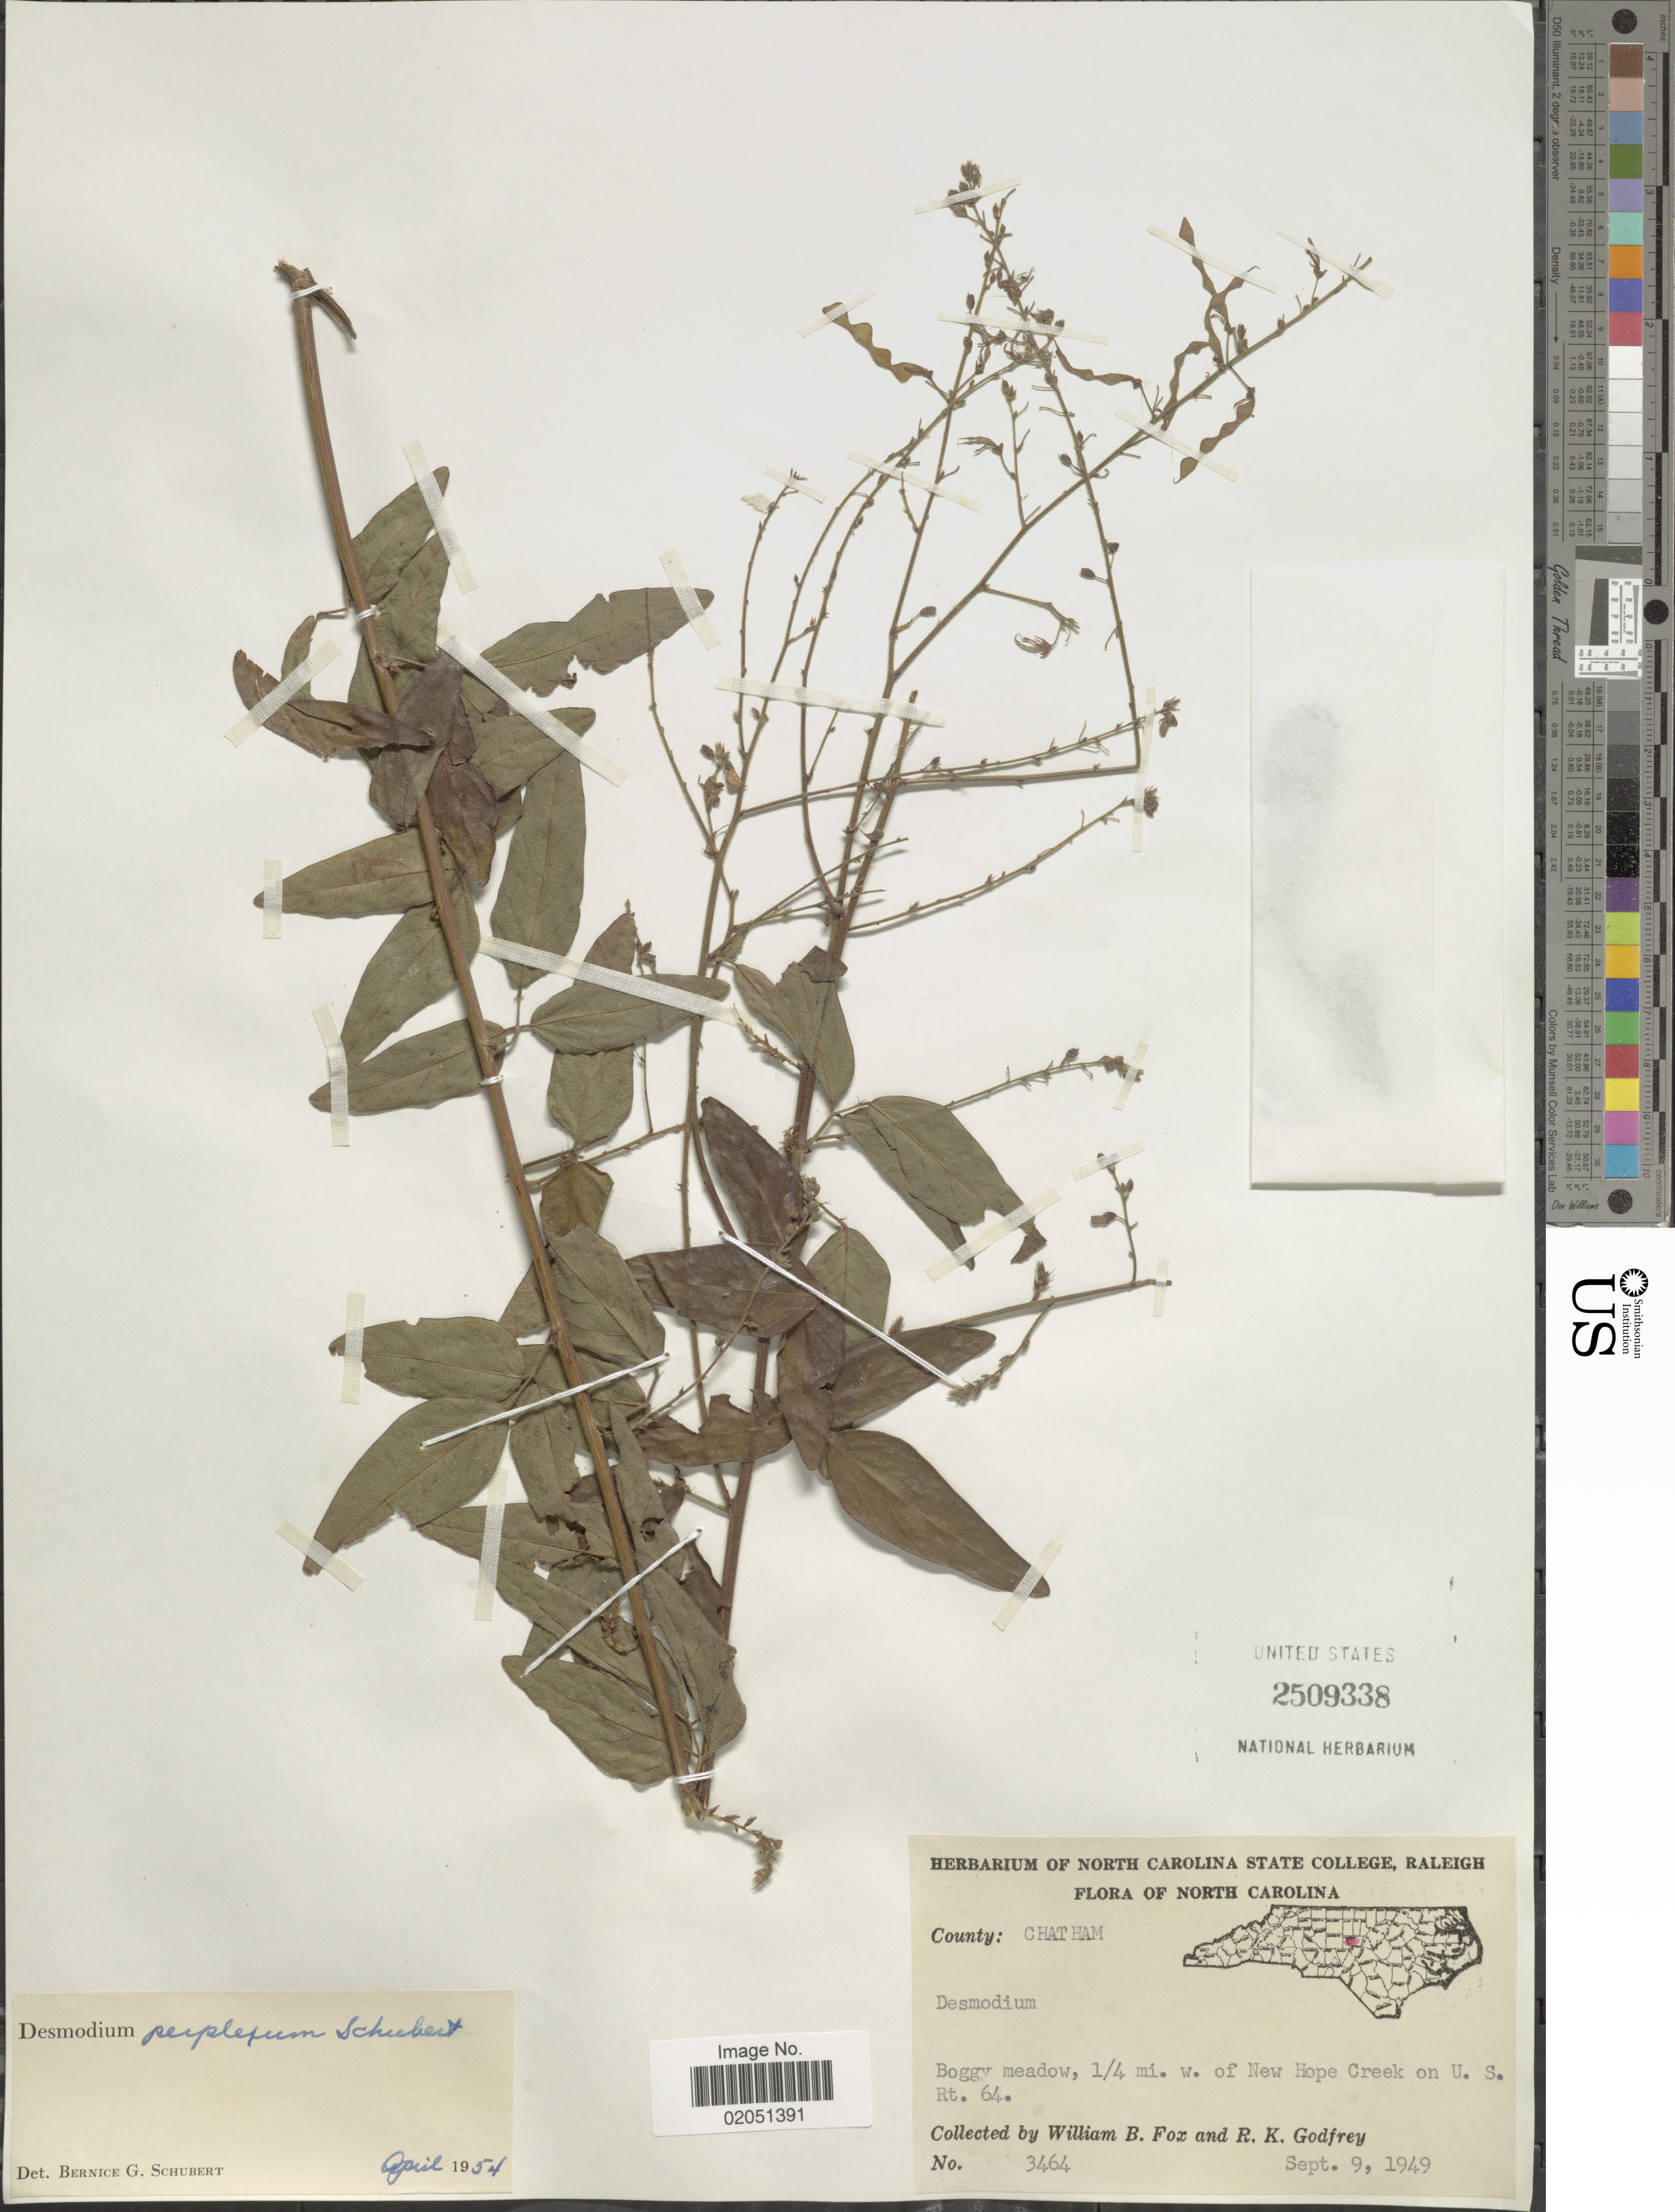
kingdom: Plantae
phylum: Tracheophyta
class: Magnoliopsida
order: Fabales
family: Fabaceae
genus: Desmodium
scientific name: Desmodium perplexum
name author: B.G. Schub.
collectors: W. B. Fox & R. K. Godfrey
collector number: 3464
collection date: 1949-09-09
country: United States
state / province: North Carolina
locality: County: Chatham, Boggy meadow, 1/4 mi. w. of New Hope Creek on U.S. Rt. 64.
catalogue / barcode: US 2509338